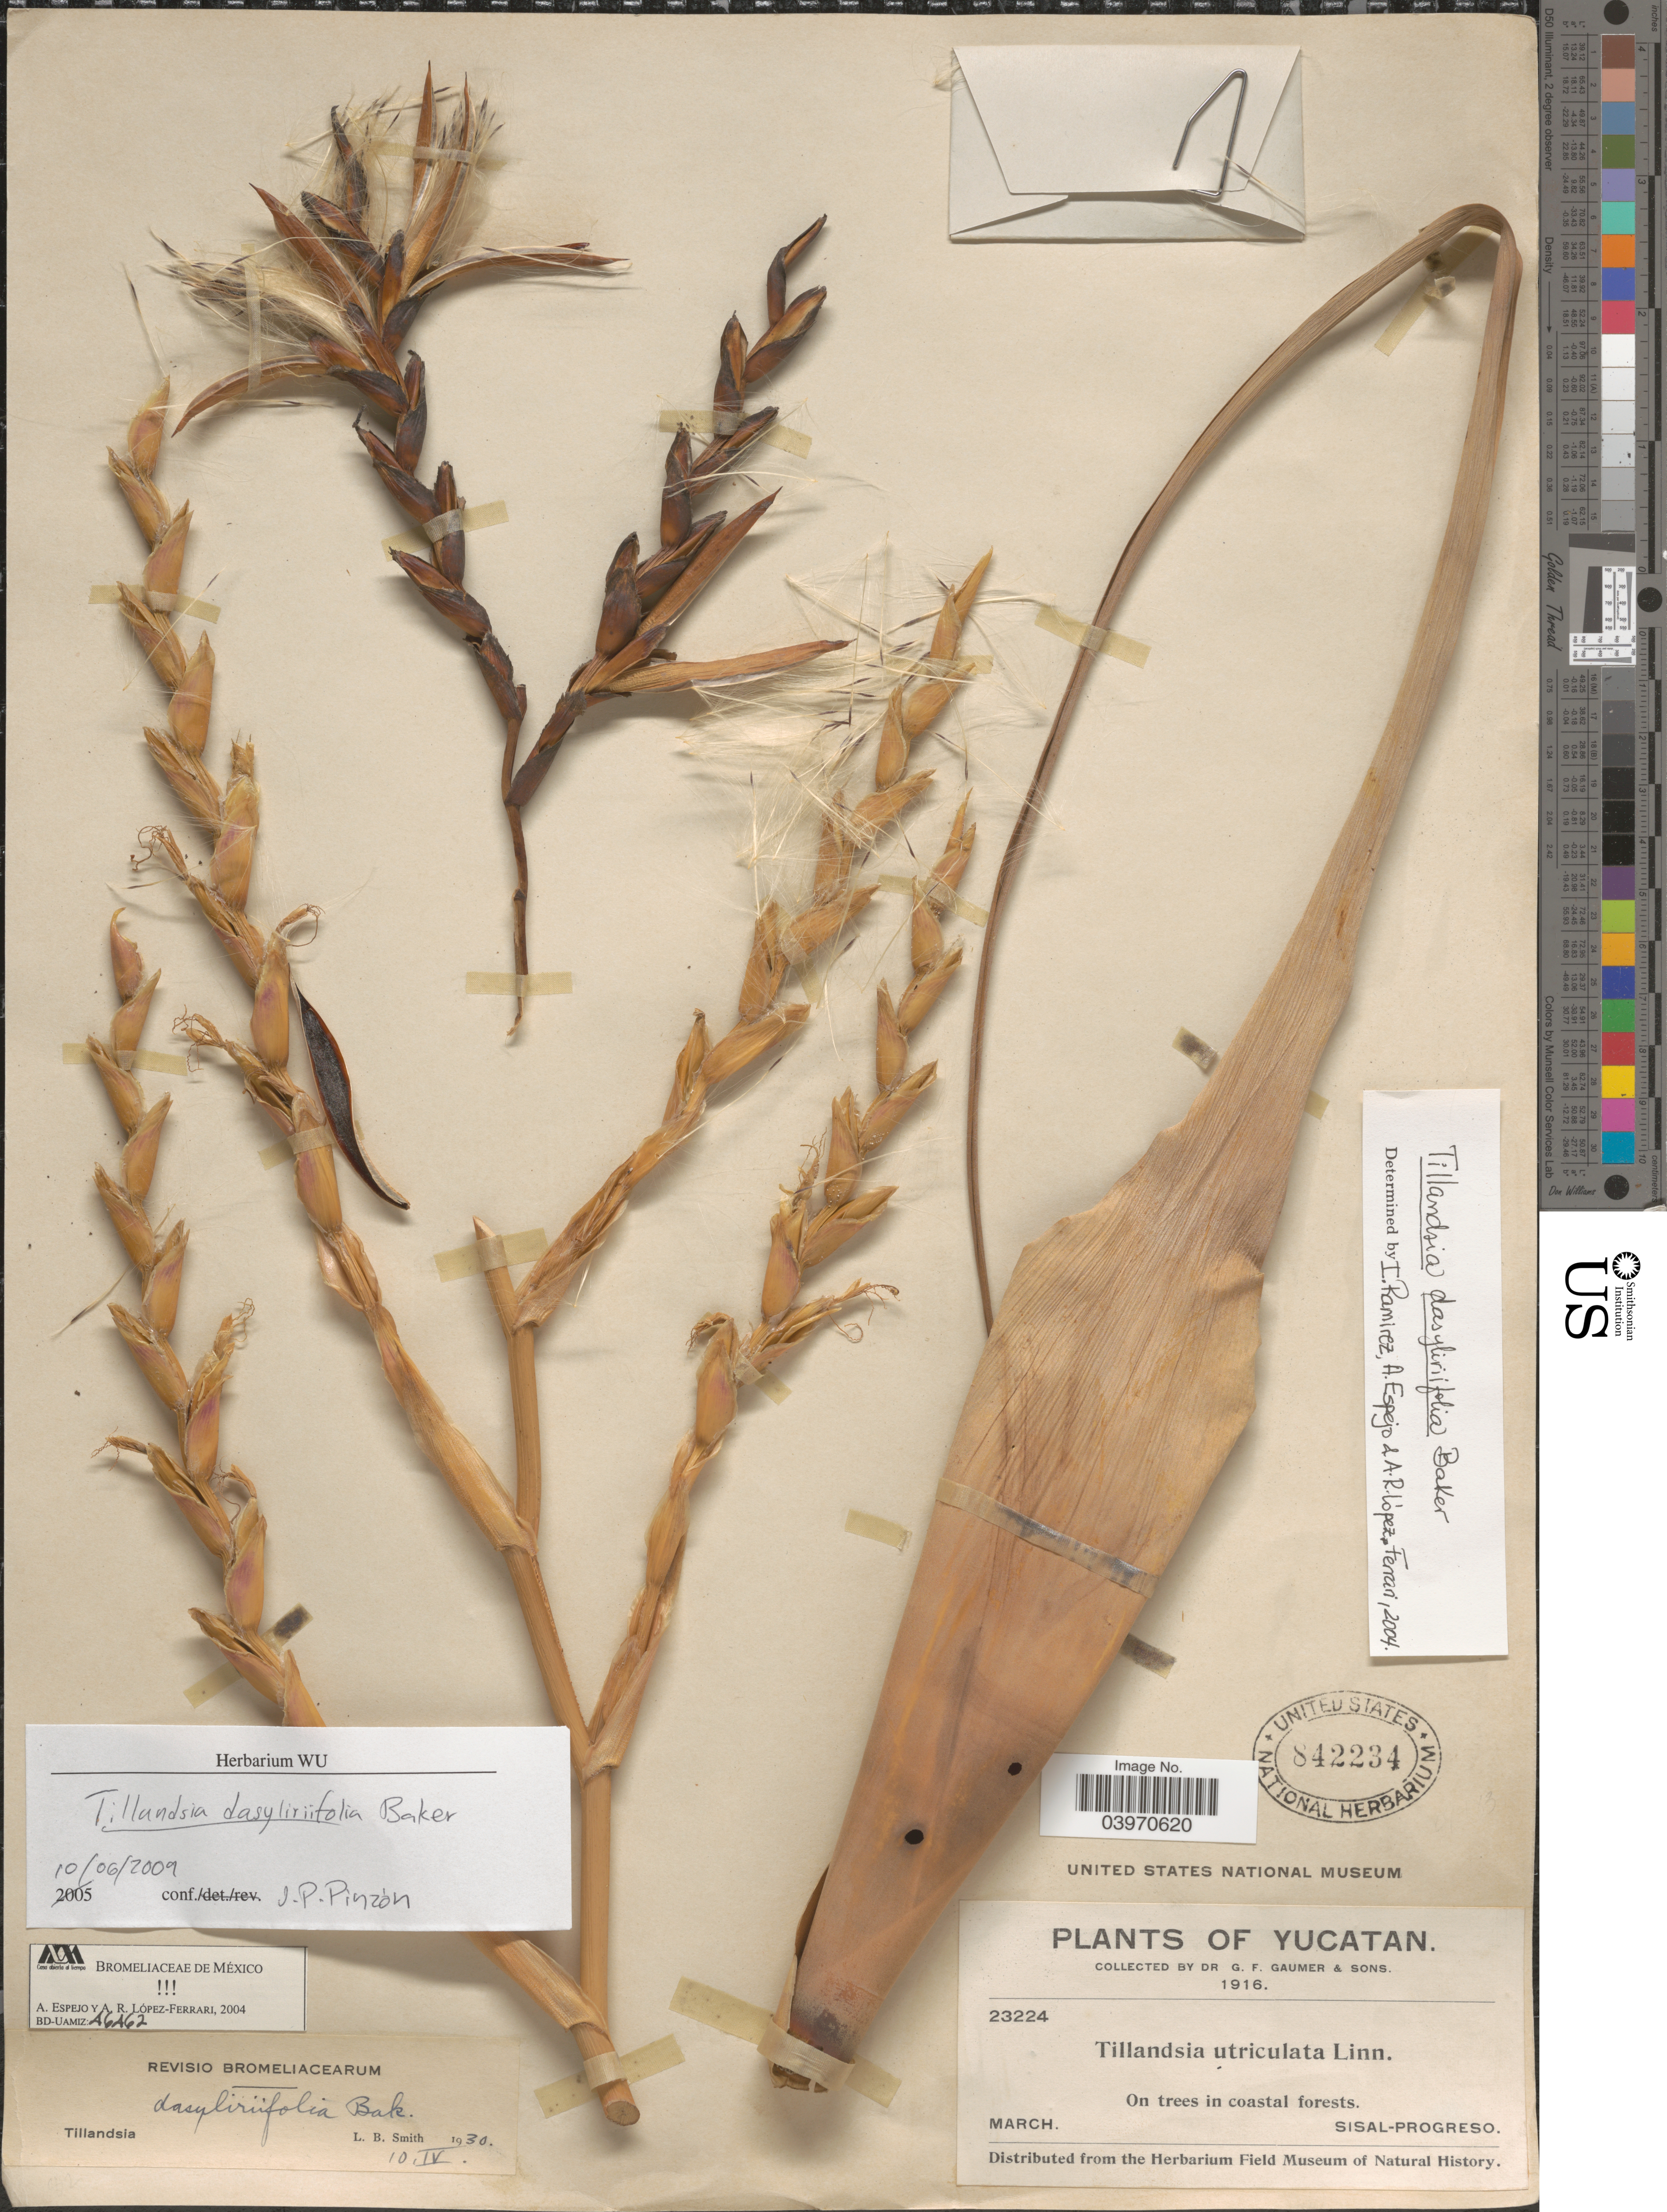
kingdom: Plantae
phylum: Tracheophyta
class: Liliopsida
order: Poales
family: Bromeliaceae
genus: Tillandsia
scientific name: Tillandsia dasyliriifolia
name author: Baker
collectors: G. F. Gaumer & Sons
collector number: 23224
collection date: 1916-03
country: Mexico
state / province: Yucatán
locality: On trees in coastal forests. Sisal-Progreso.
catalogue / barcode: US 842234